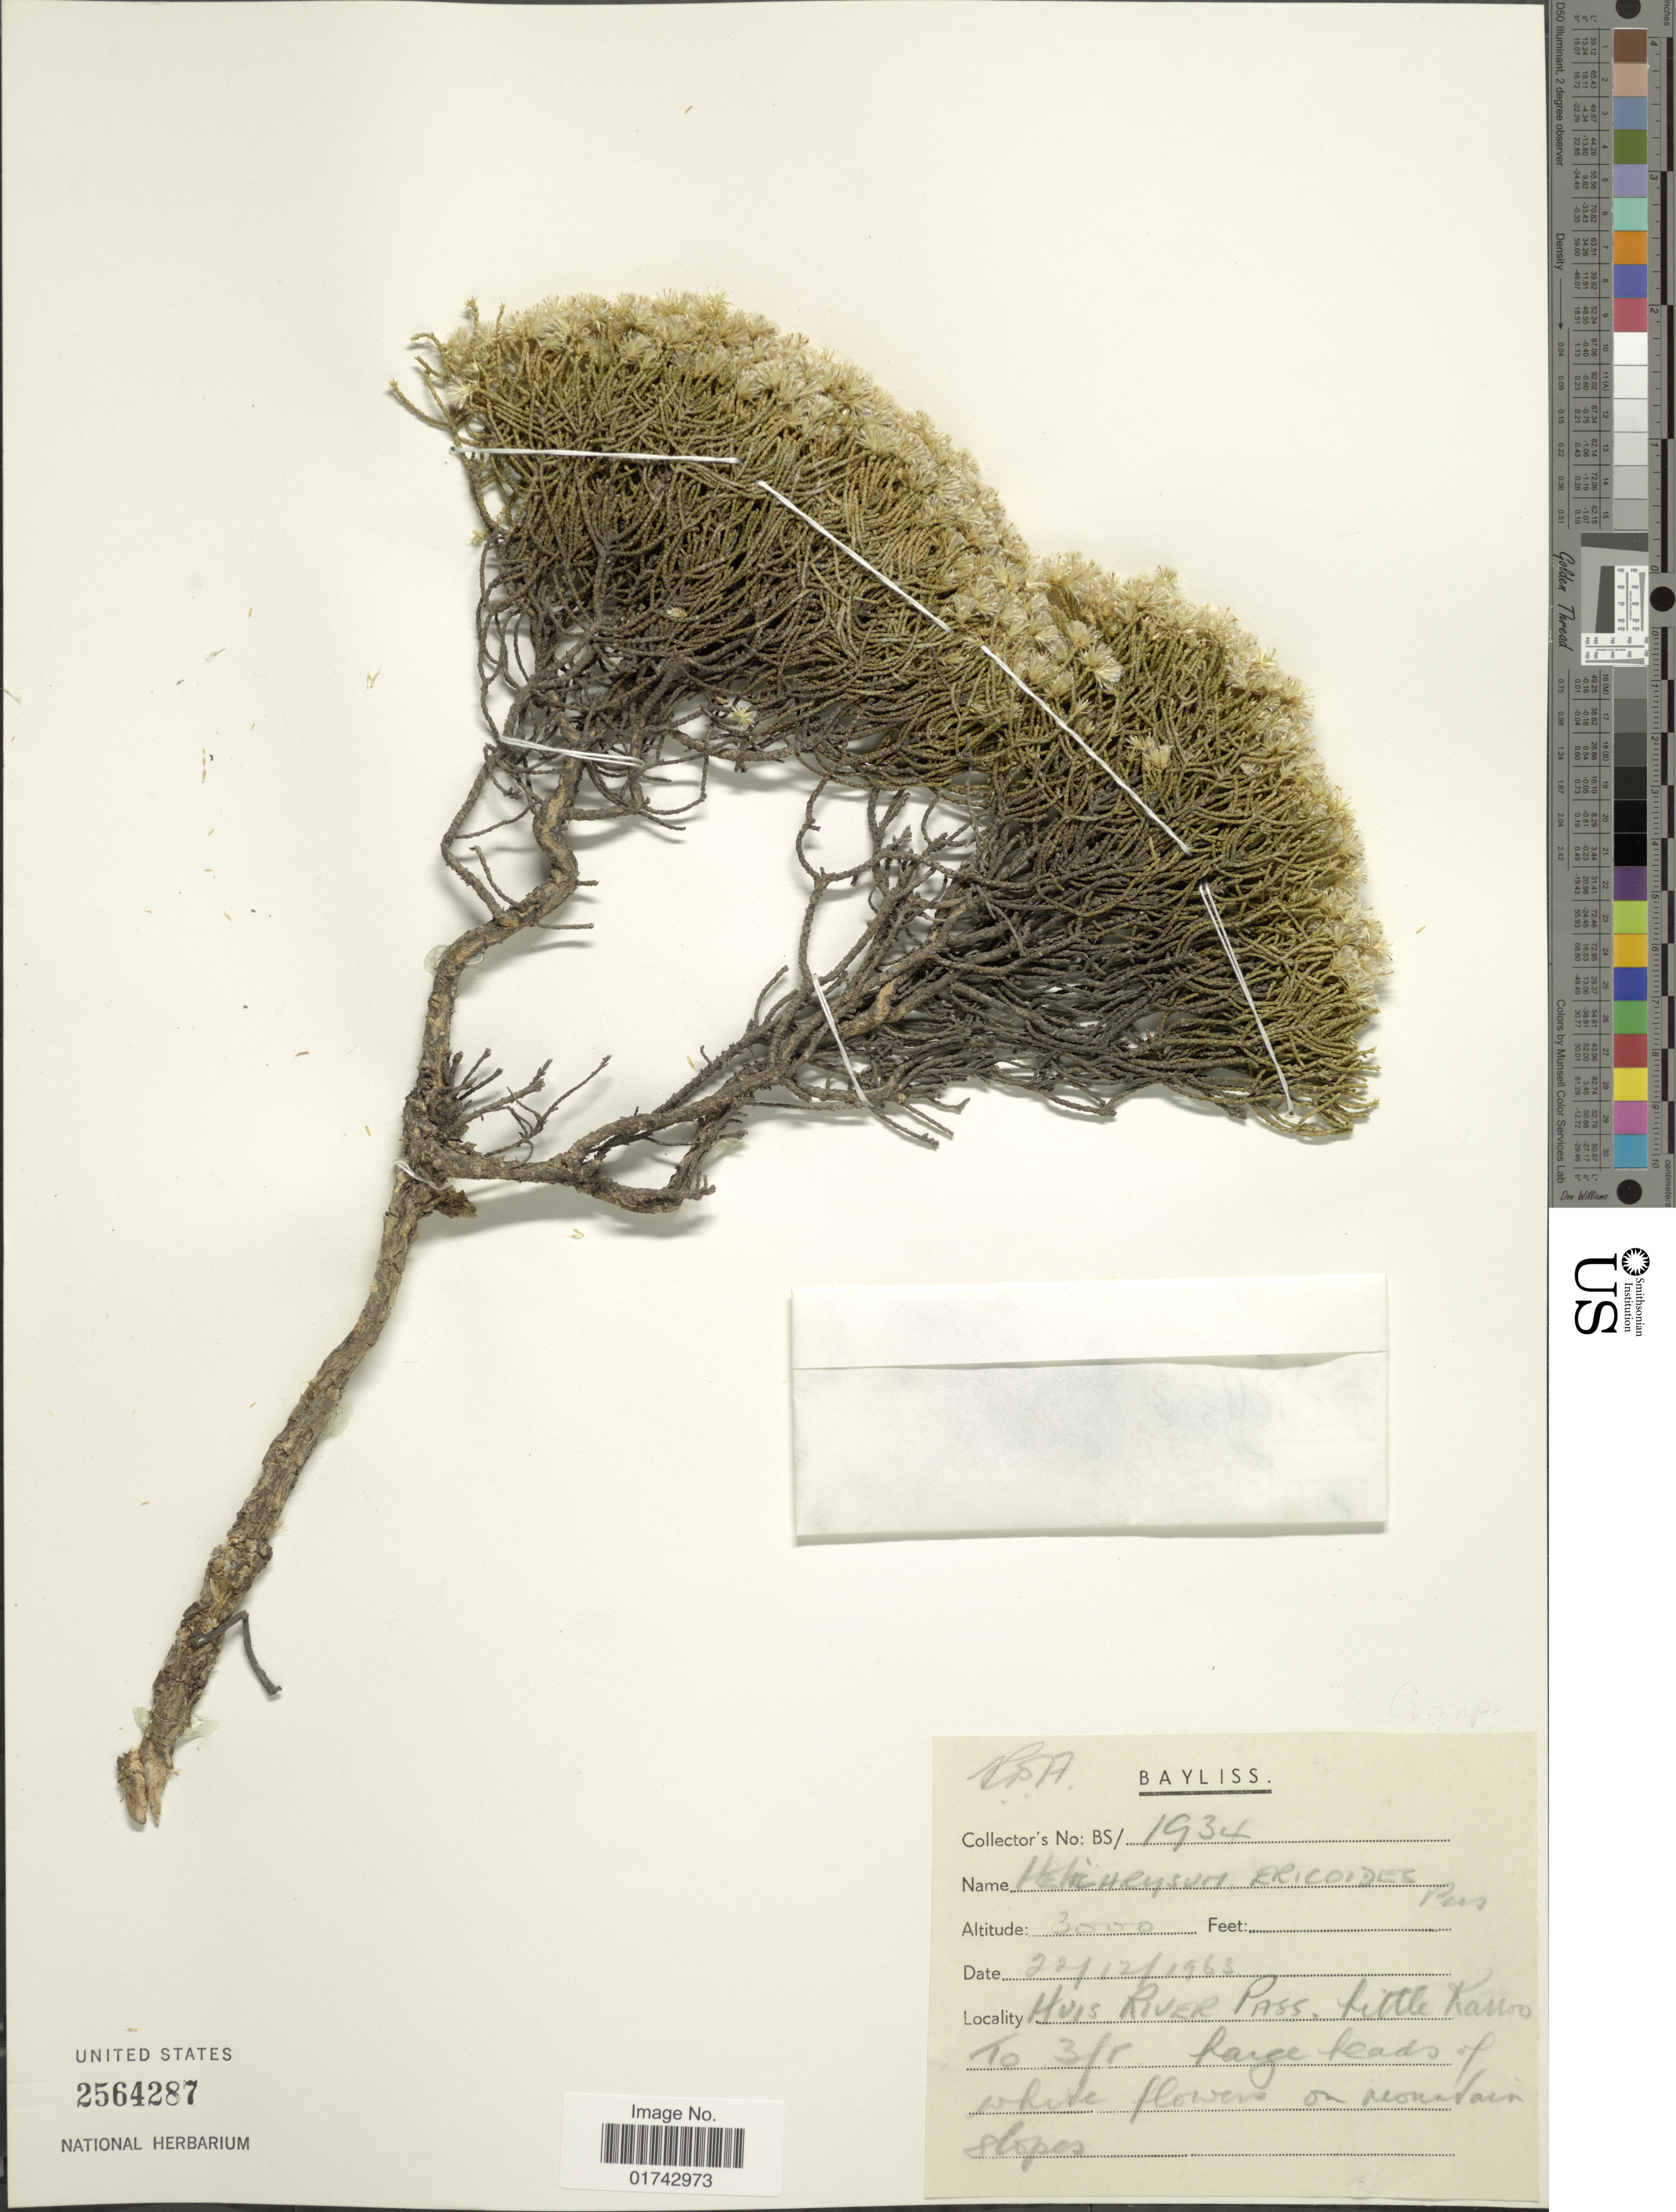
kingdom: Plantae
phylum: Tracheophyta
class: Magnoliopsida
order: Asterales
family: Asteraceae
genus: Helichrysum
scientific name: Helichrysum ericoides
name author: Lam. & Pers.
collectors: R. Bayliss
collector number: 1934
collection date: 1963-12-22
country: South Africa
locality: Huis River Pass, Little Kassoo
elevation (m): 914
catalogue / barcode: US 2564287